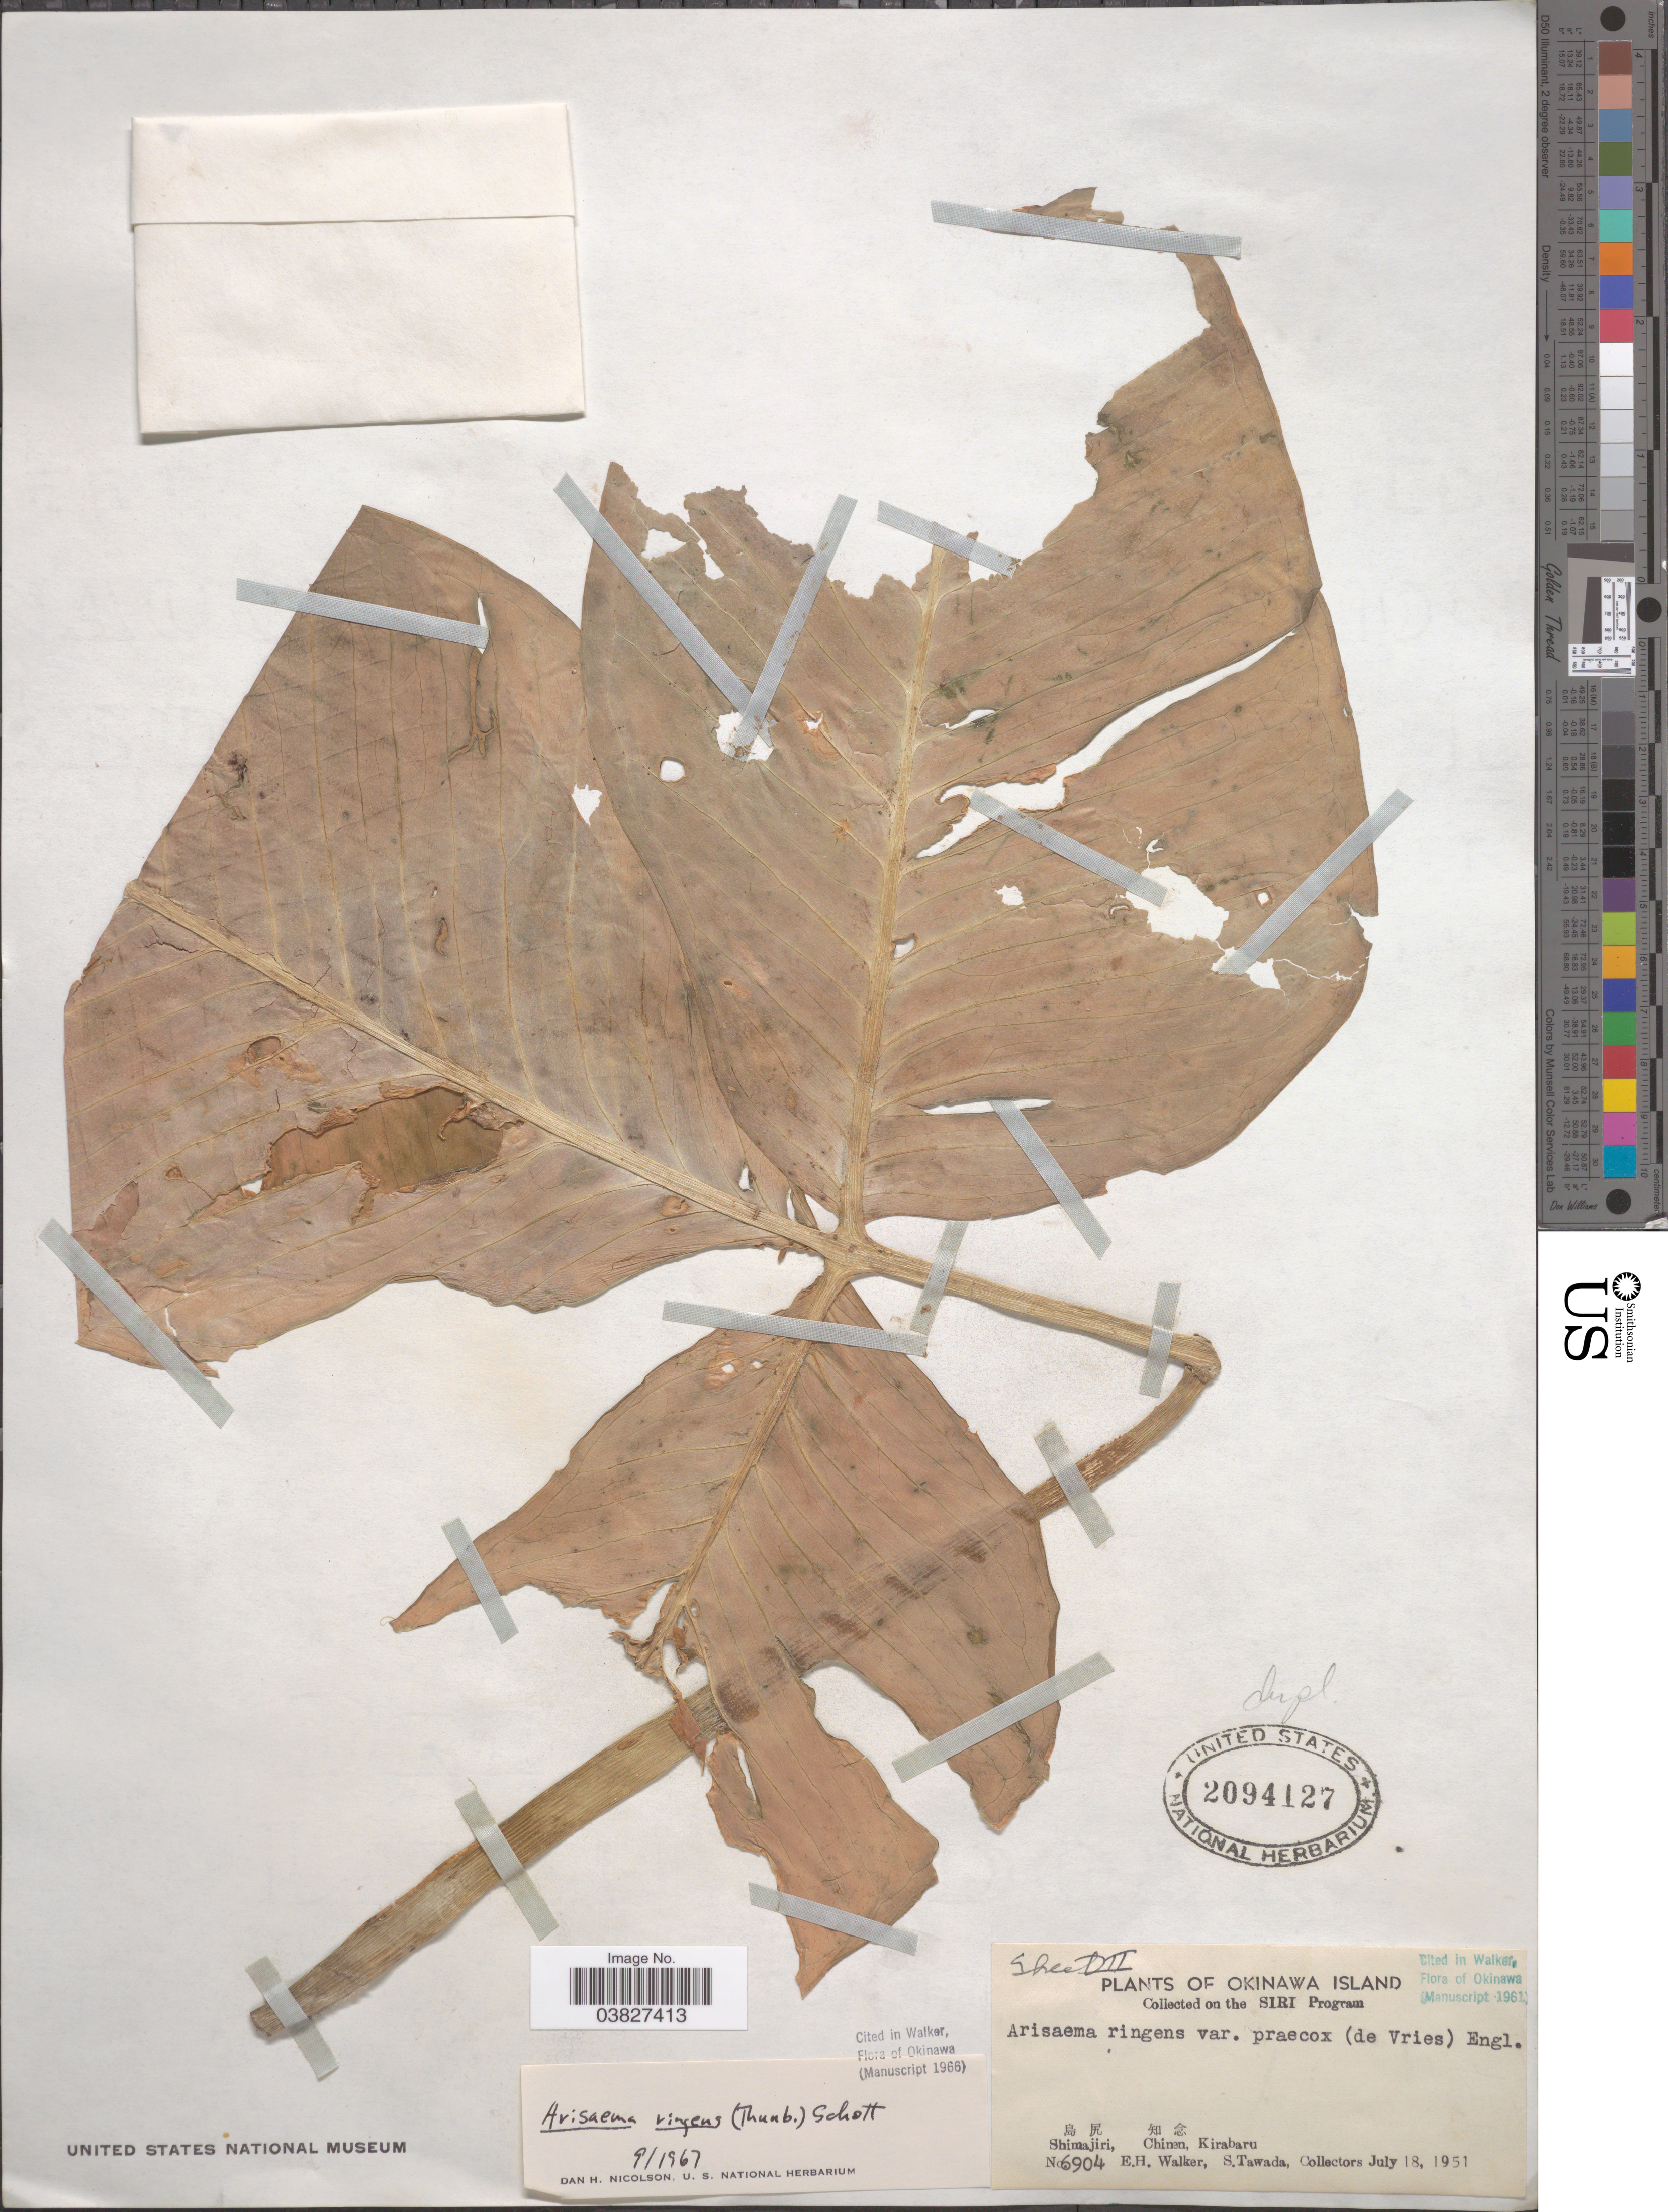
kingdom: Plantae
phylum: Tracheophyta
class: Liliopsida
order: Alismatales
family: Araceae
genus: Arisaema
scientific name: Arisaema ringens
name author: (Thunb.) Schott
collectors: E. H. Walker & S. Tawada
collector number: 6904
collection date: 1951-07-18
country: Japan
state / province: Okinawa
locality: Okinawa Island. Shimajiri, Chinen, Kirabaru.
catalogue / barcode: US 2094127